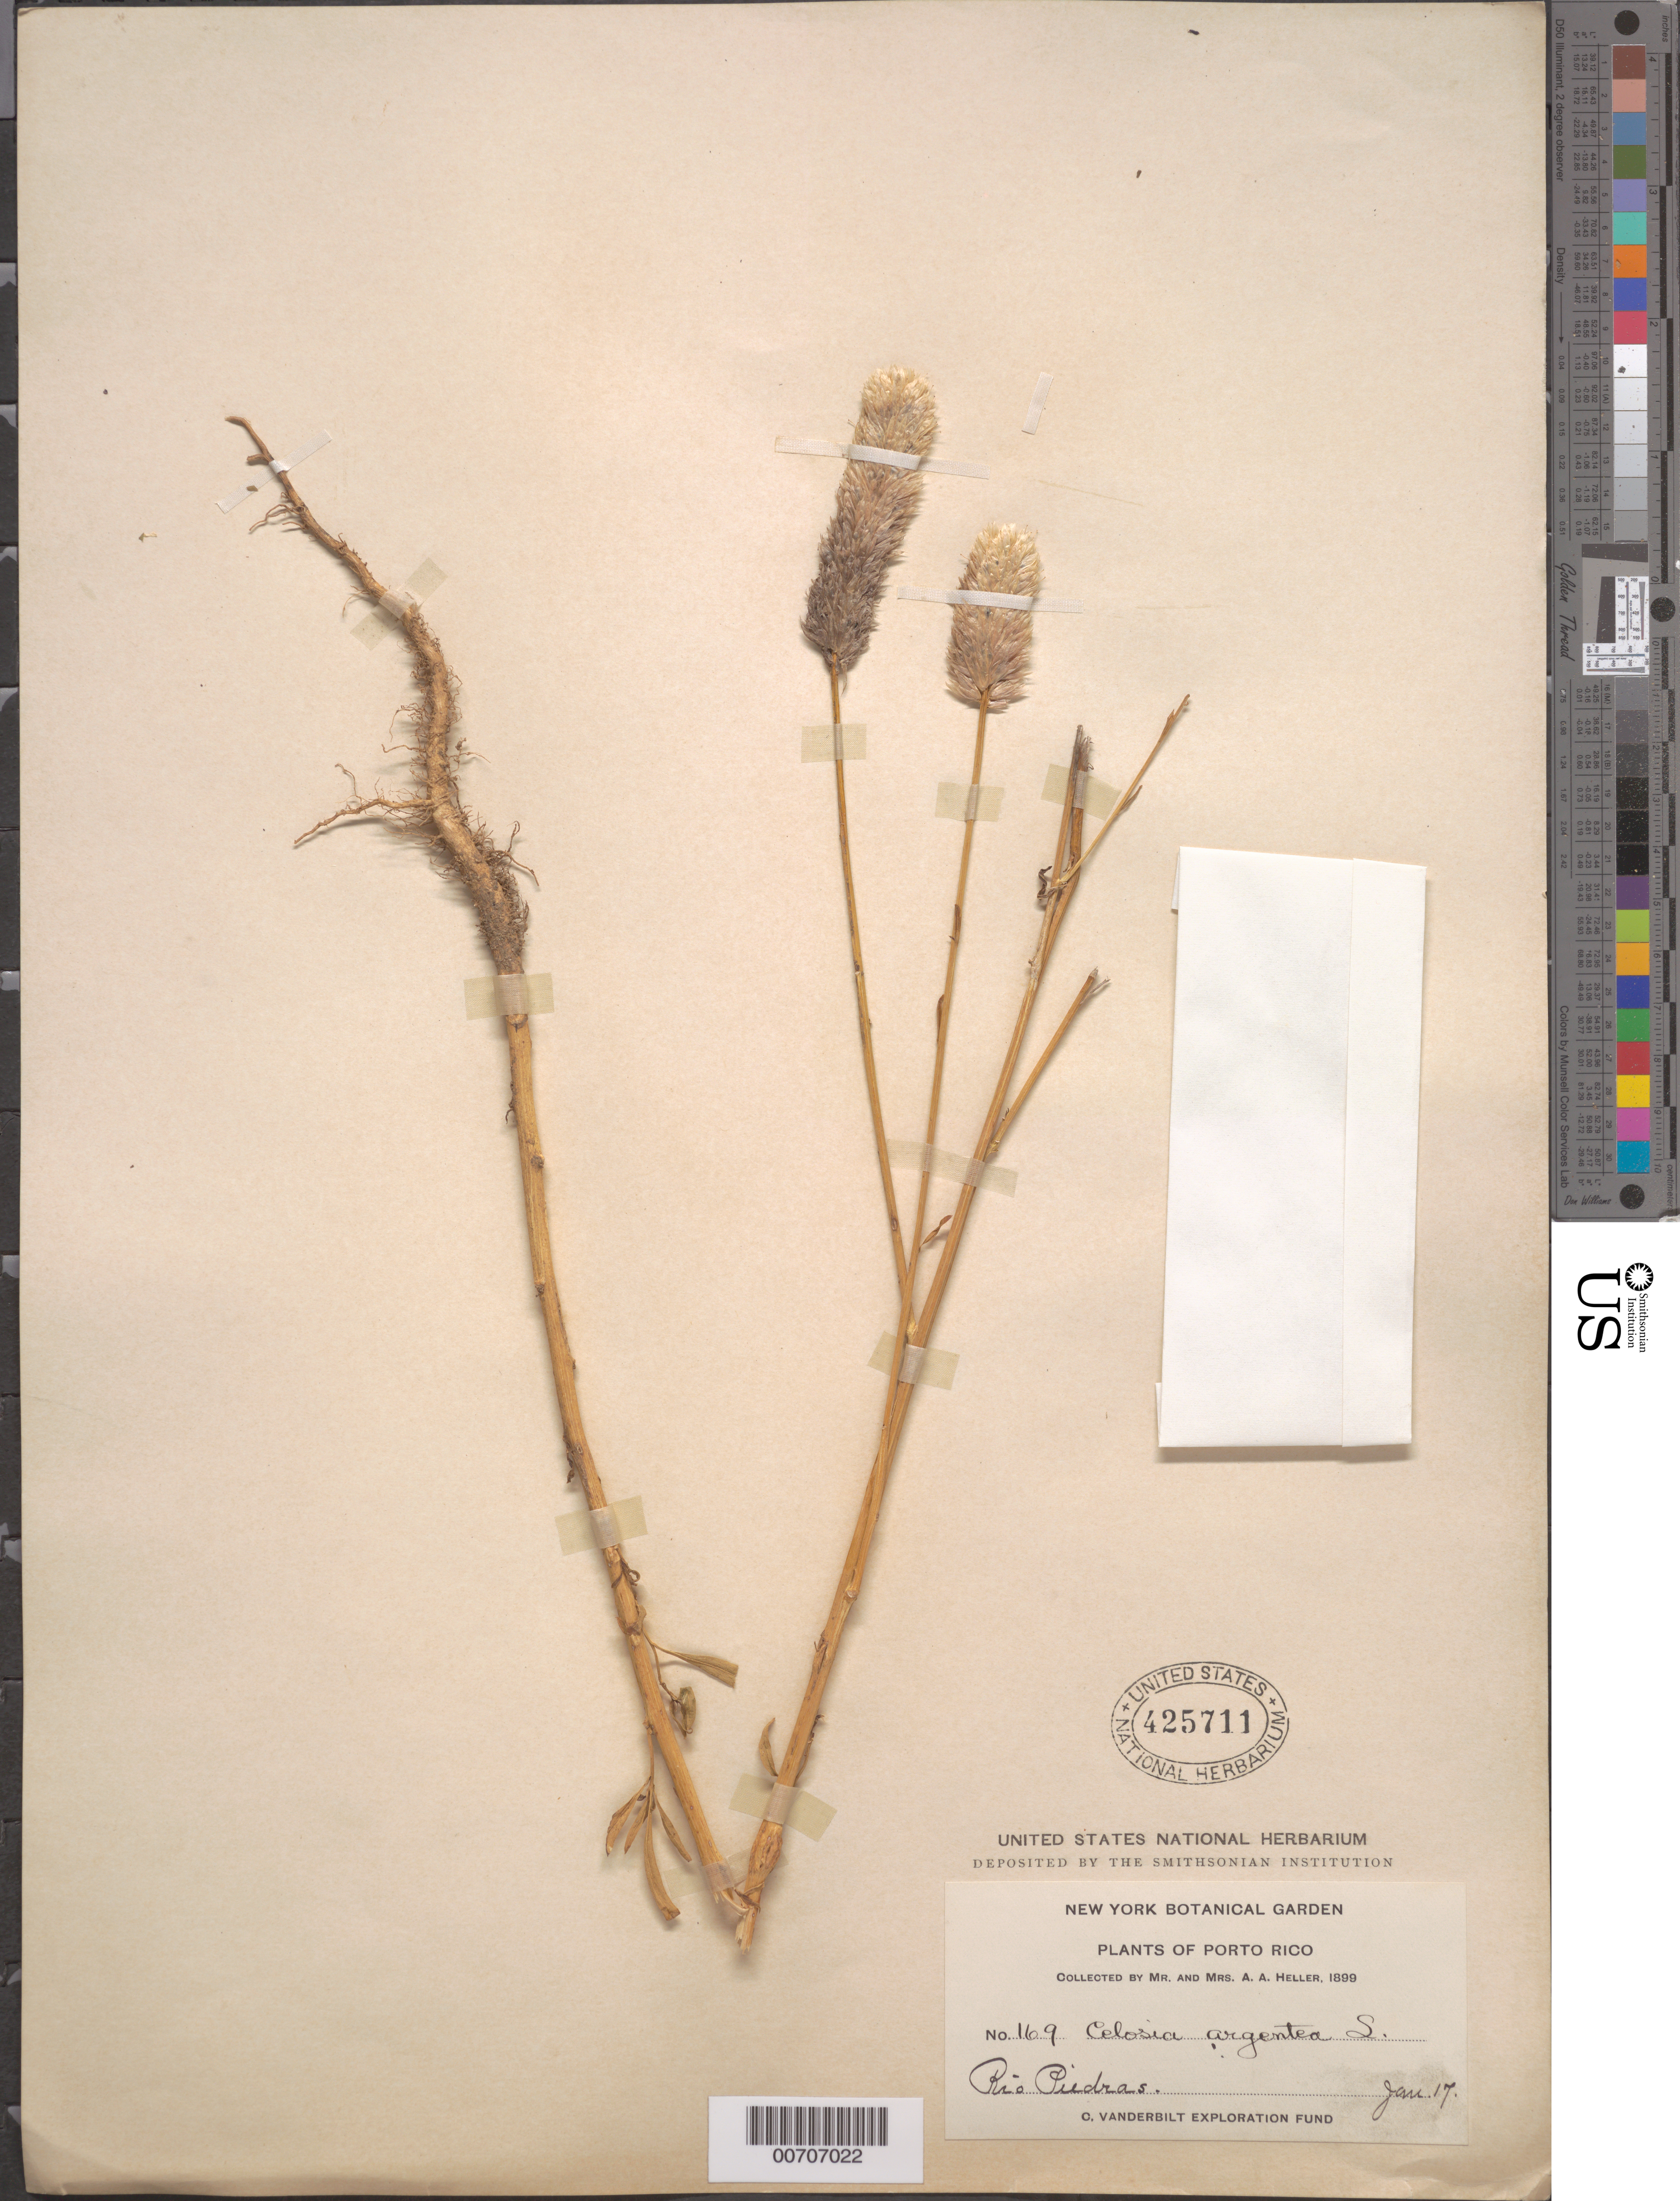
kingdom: Plantae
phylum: Tracheophyta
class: Magnoliopsida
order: Caryophyllales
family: Amaranthaceae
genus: Celosia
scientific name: Celosia argentea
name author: L.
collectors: A. A. Heller & -- Heller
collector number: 169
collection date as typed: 17 Jan 1899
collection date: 1899-01-17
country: Puerto Rico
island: Greater Antilles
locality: Río Piedras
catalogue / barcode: US 425711